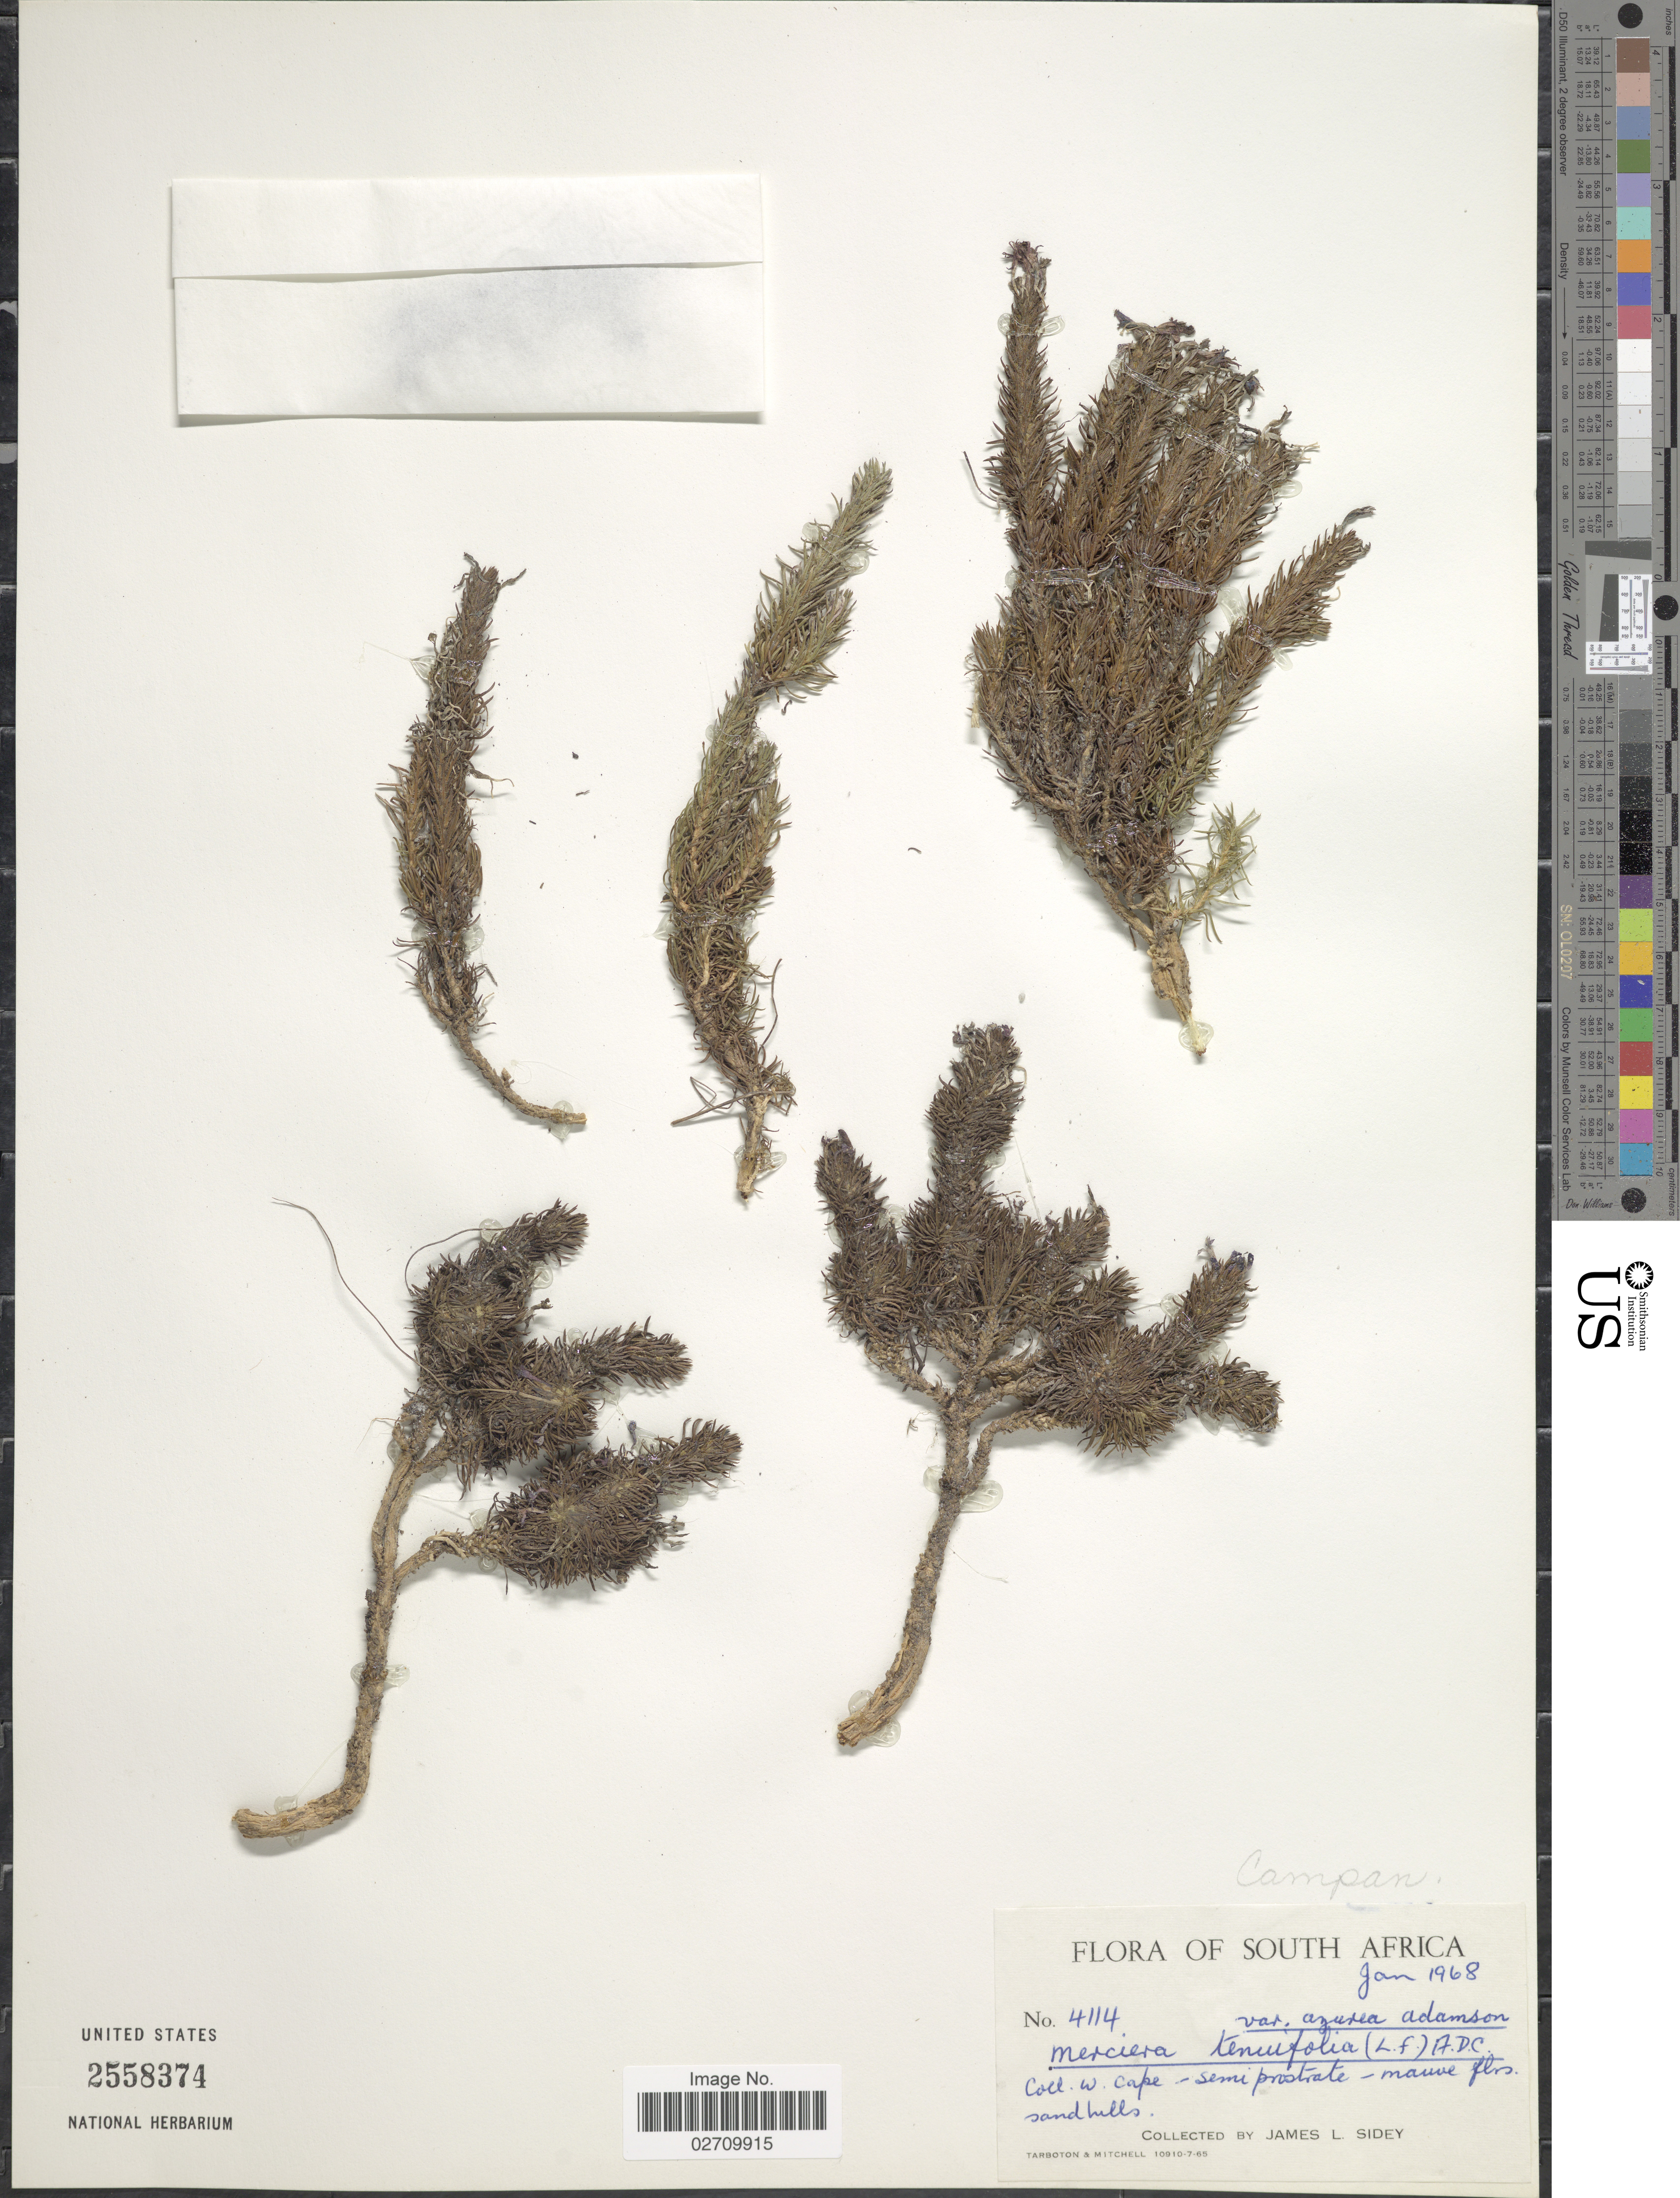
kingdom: Plantae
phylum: Tracheophyta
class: Magnoliopsida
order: Asterales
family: Campanulaceae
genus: Merciera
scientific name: Merciera azurea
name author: Schltr.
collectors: J. L. Sidey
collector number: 4114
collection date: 1968-01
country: South Africa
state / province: Western Cape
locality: W. Cape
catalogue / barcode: US 2558374